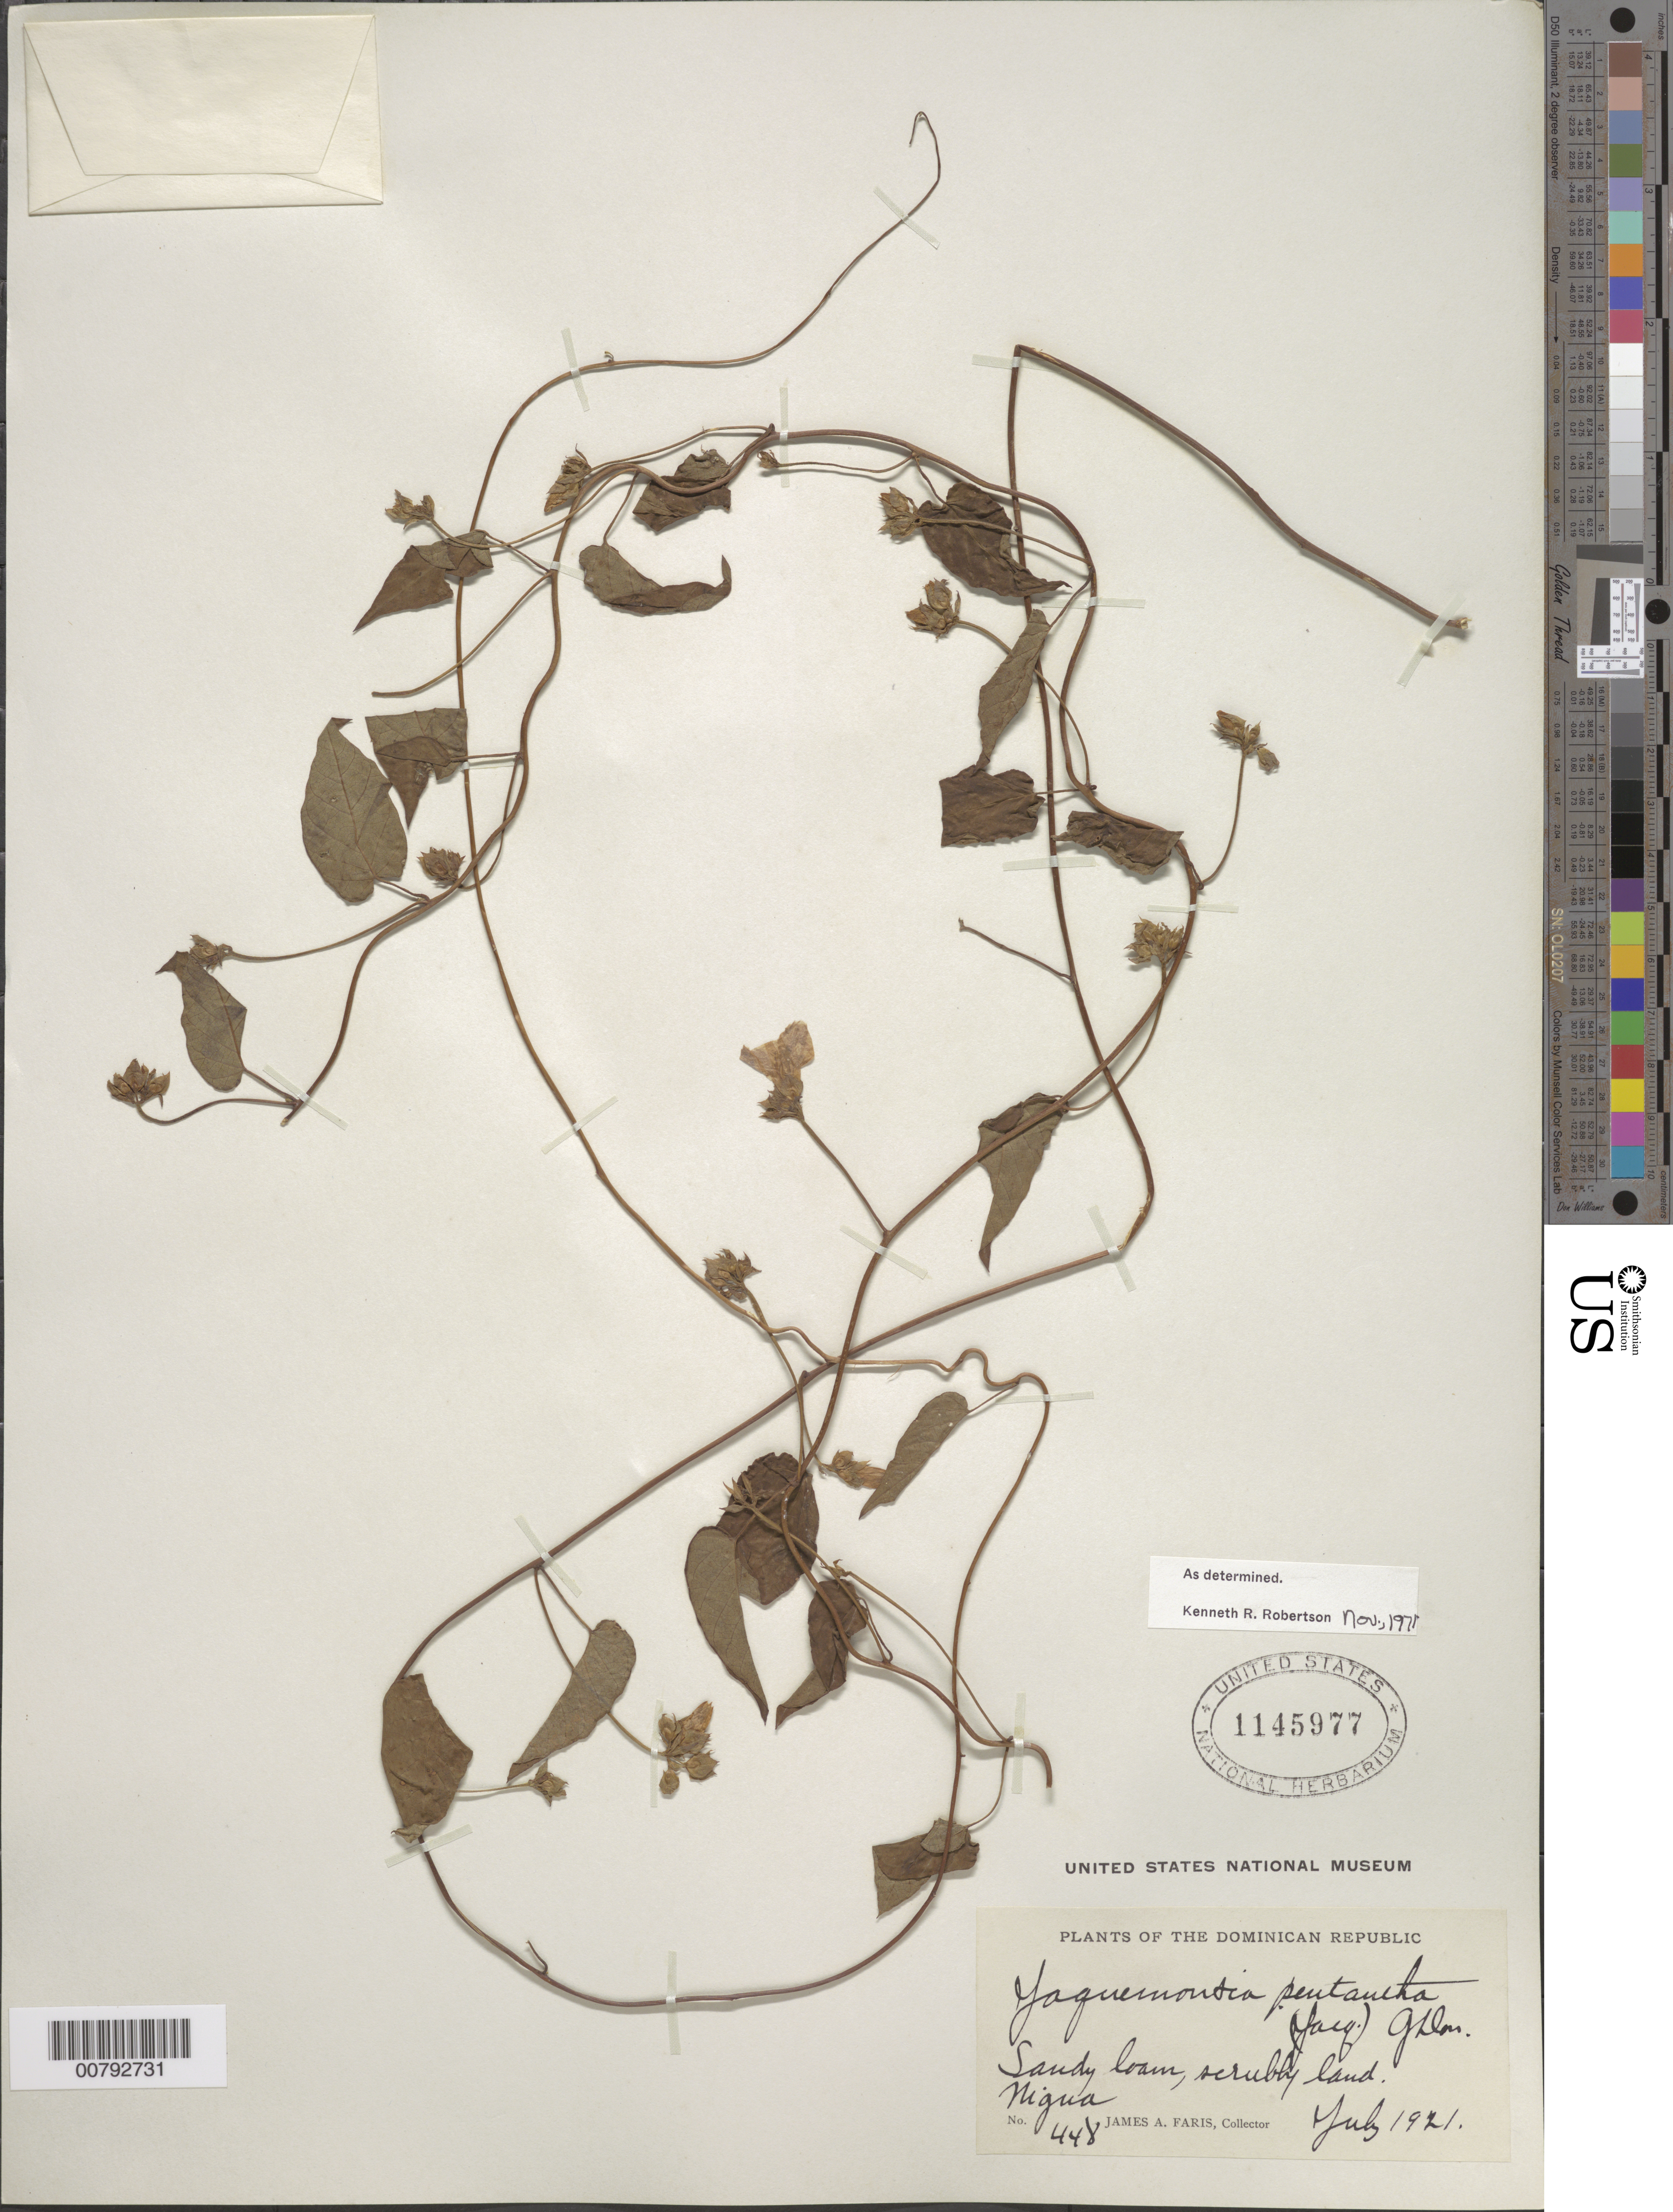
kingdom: Plantae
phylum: Tracheophyta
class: Magnoliopsida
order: Solanales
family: Convolvulaceae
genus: Jacquemontia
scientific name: Jacquemontia pentanthos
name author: (Jacq.) G. Don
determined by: Robertson, K. R.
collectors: J. Faris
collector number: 448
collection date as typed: Jul 1910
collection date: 1910-07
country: Dominican Republic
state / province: San Cristóbal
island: Hispaniola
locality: Nigua.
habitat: Sandy loan, scrubby land.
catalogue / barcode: US 1145977